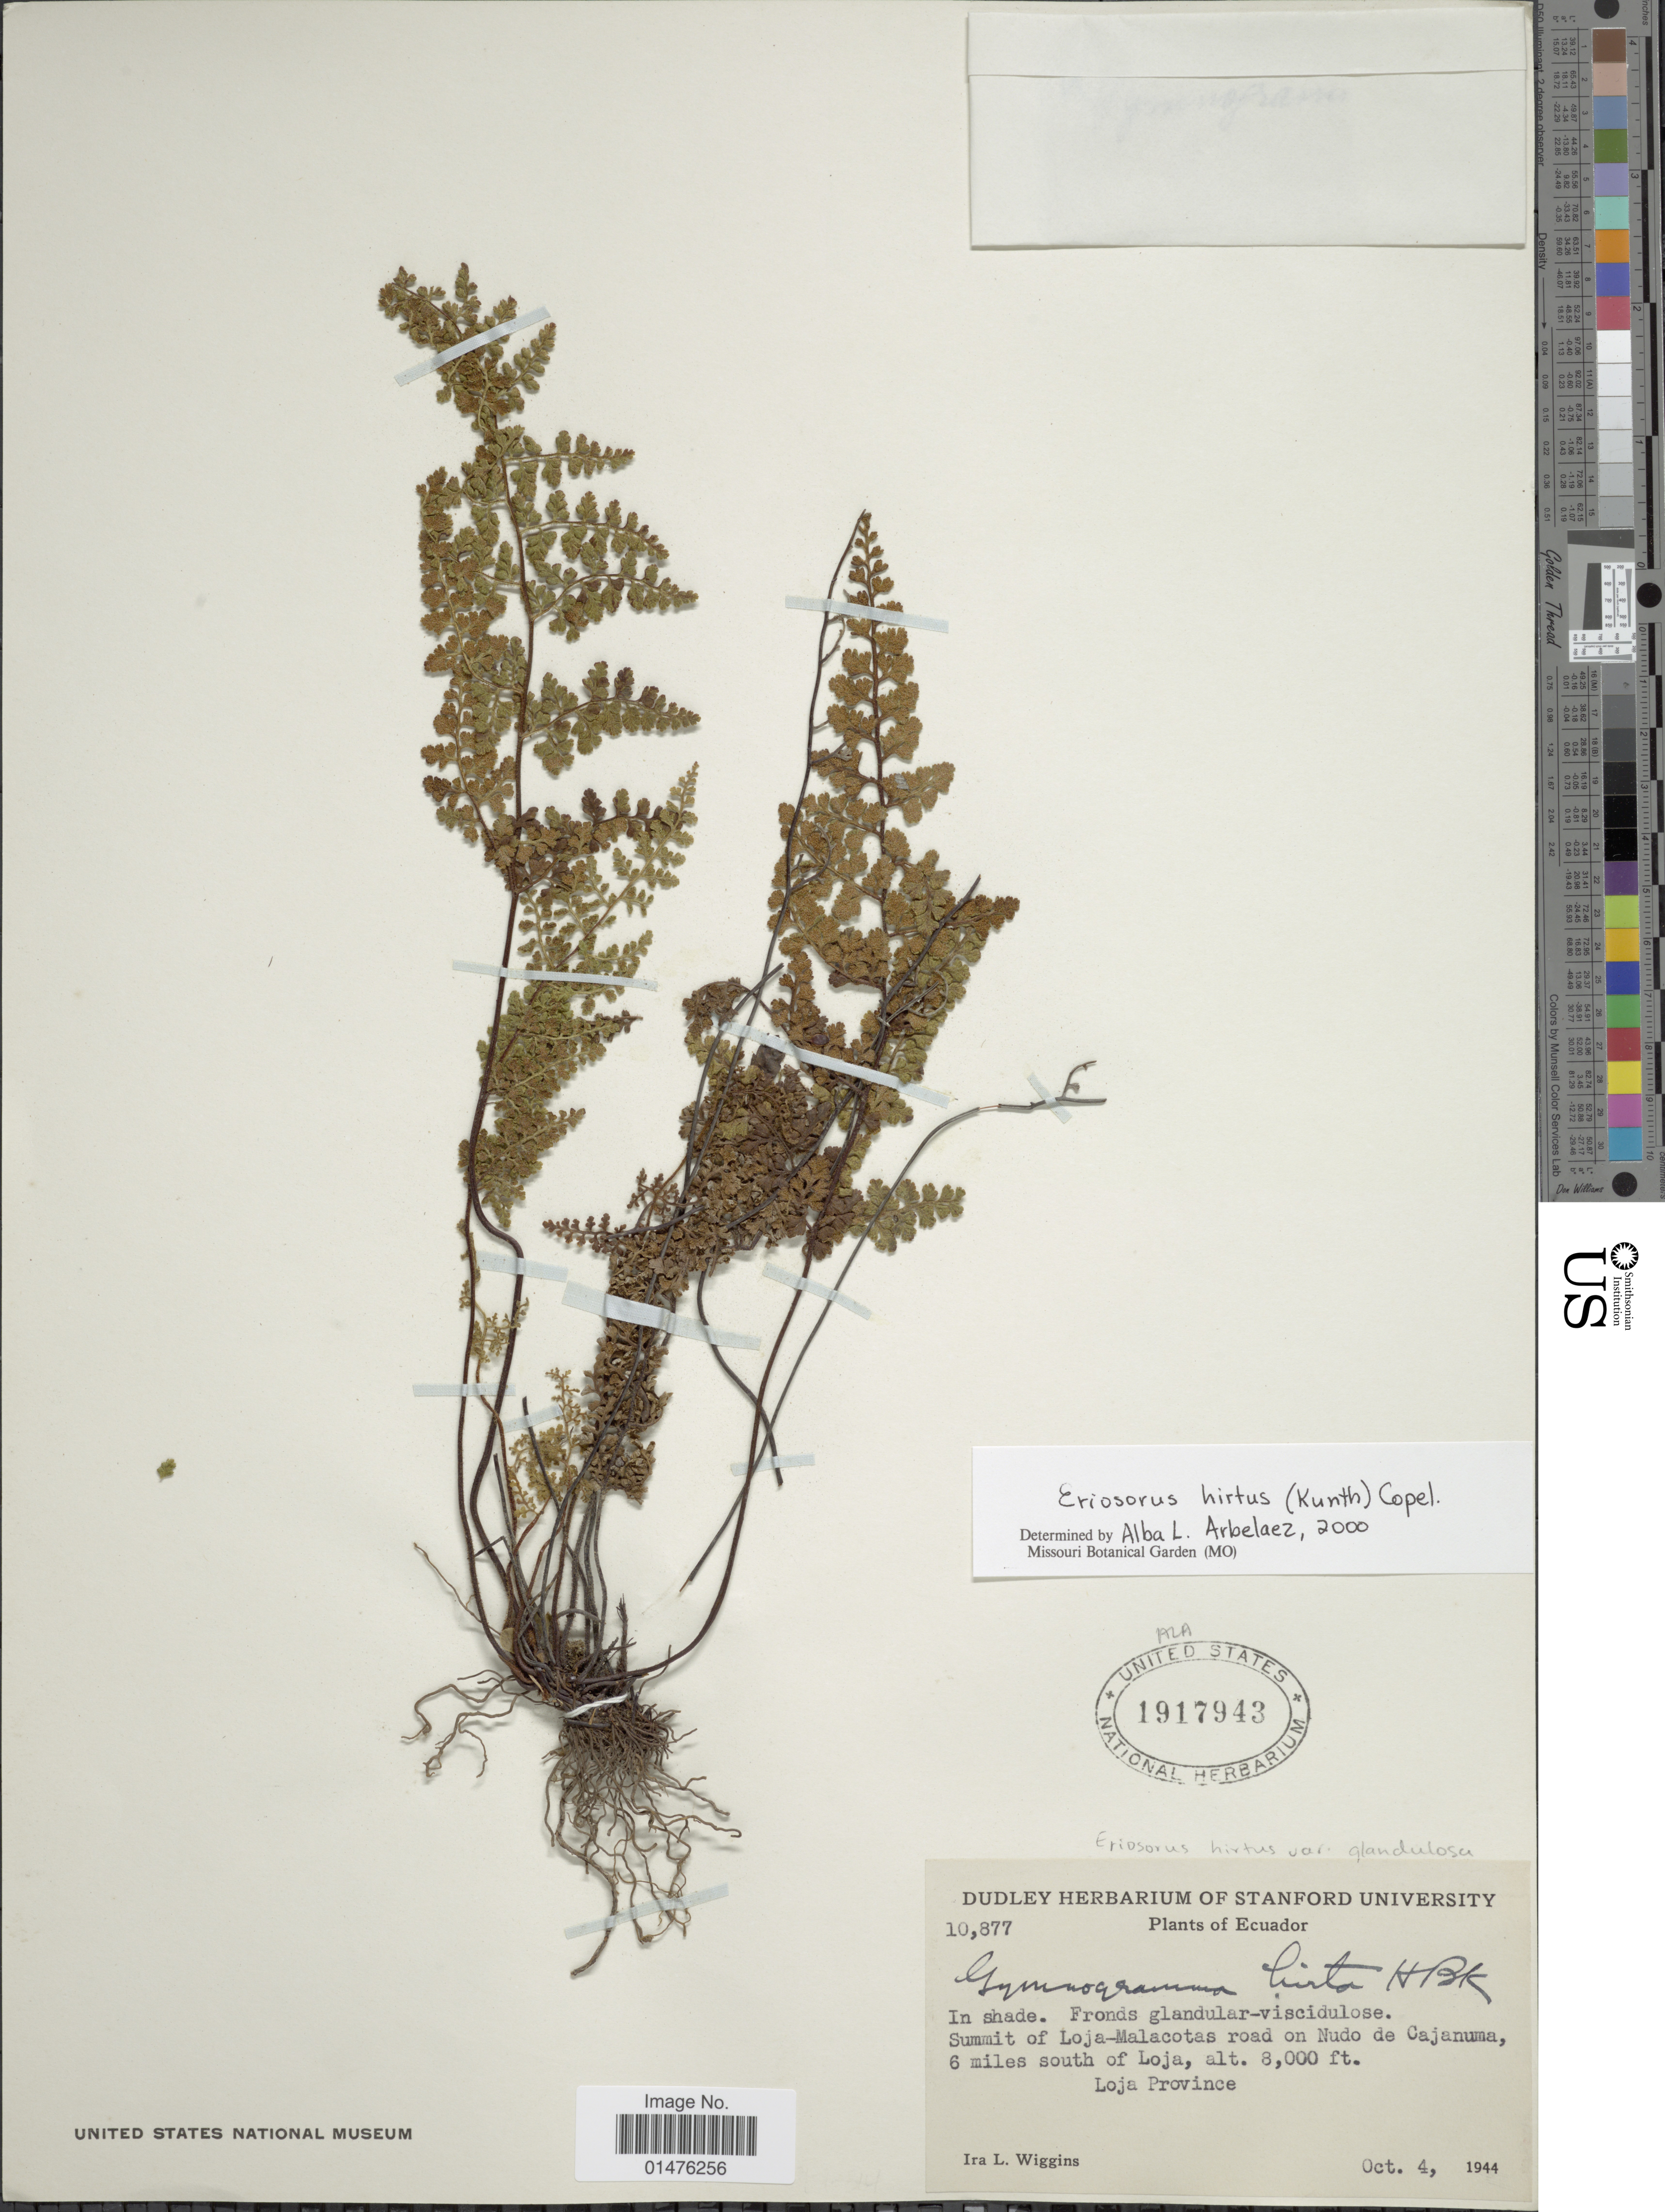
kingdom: Plantae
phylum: Tracheophyta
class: Polypodiopsida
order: Polypodiales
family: Pteridaceae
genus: Jamesonia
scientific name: Jamesonia hirta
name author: (Kunth) Christenh.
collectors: I. L. Wiggins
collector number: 10877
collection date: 1944-10-04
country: Ecuador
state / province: Loja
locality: Summit of Loja-Malacotas road on Nudo de Cajanuma, 6 miles south of Loja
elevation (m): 2438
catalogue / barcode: US 1917943